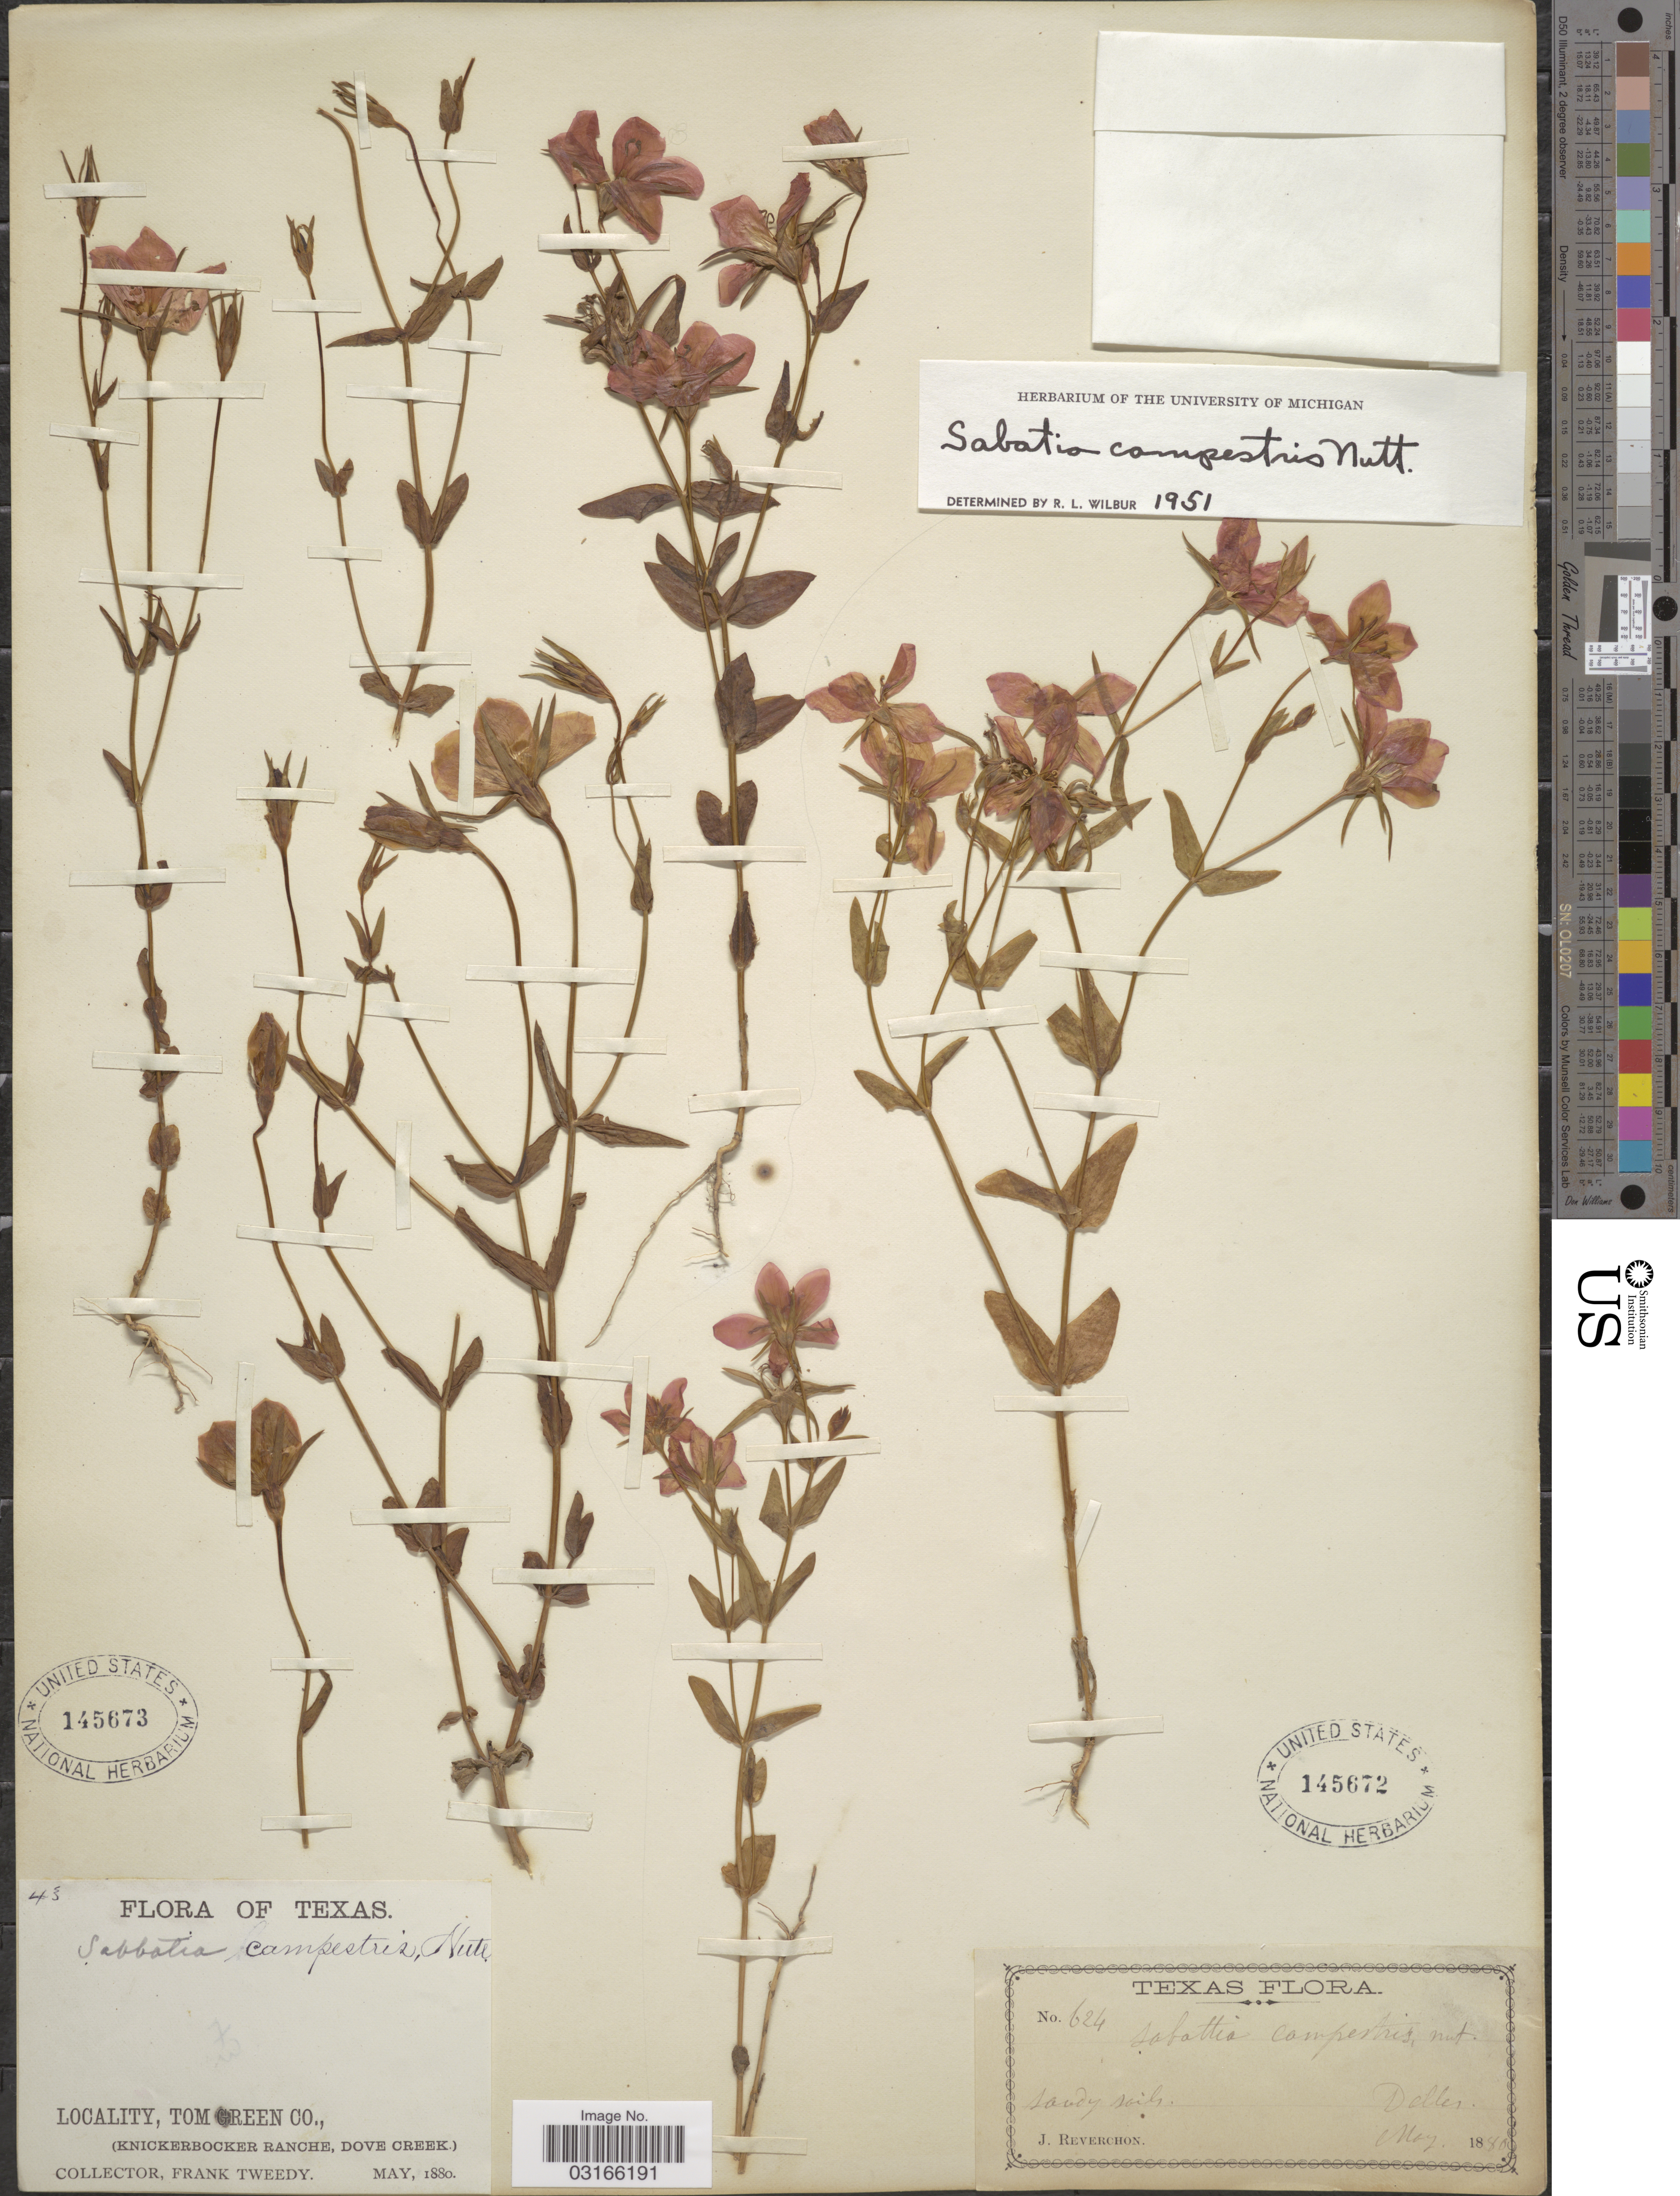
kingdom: Plantae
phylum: Tracheophyta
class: Magnoliopsida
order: Gentianales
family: Gentianaceae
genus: Sabatia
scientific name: Sabatia campestris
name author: Nutt.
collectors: F. Tweedy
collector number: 43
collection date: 1880-05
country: United States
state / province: Texas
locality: Tom Green Co., (Knickerbocker Ranche, Dove Creek).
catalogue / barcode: US 145673